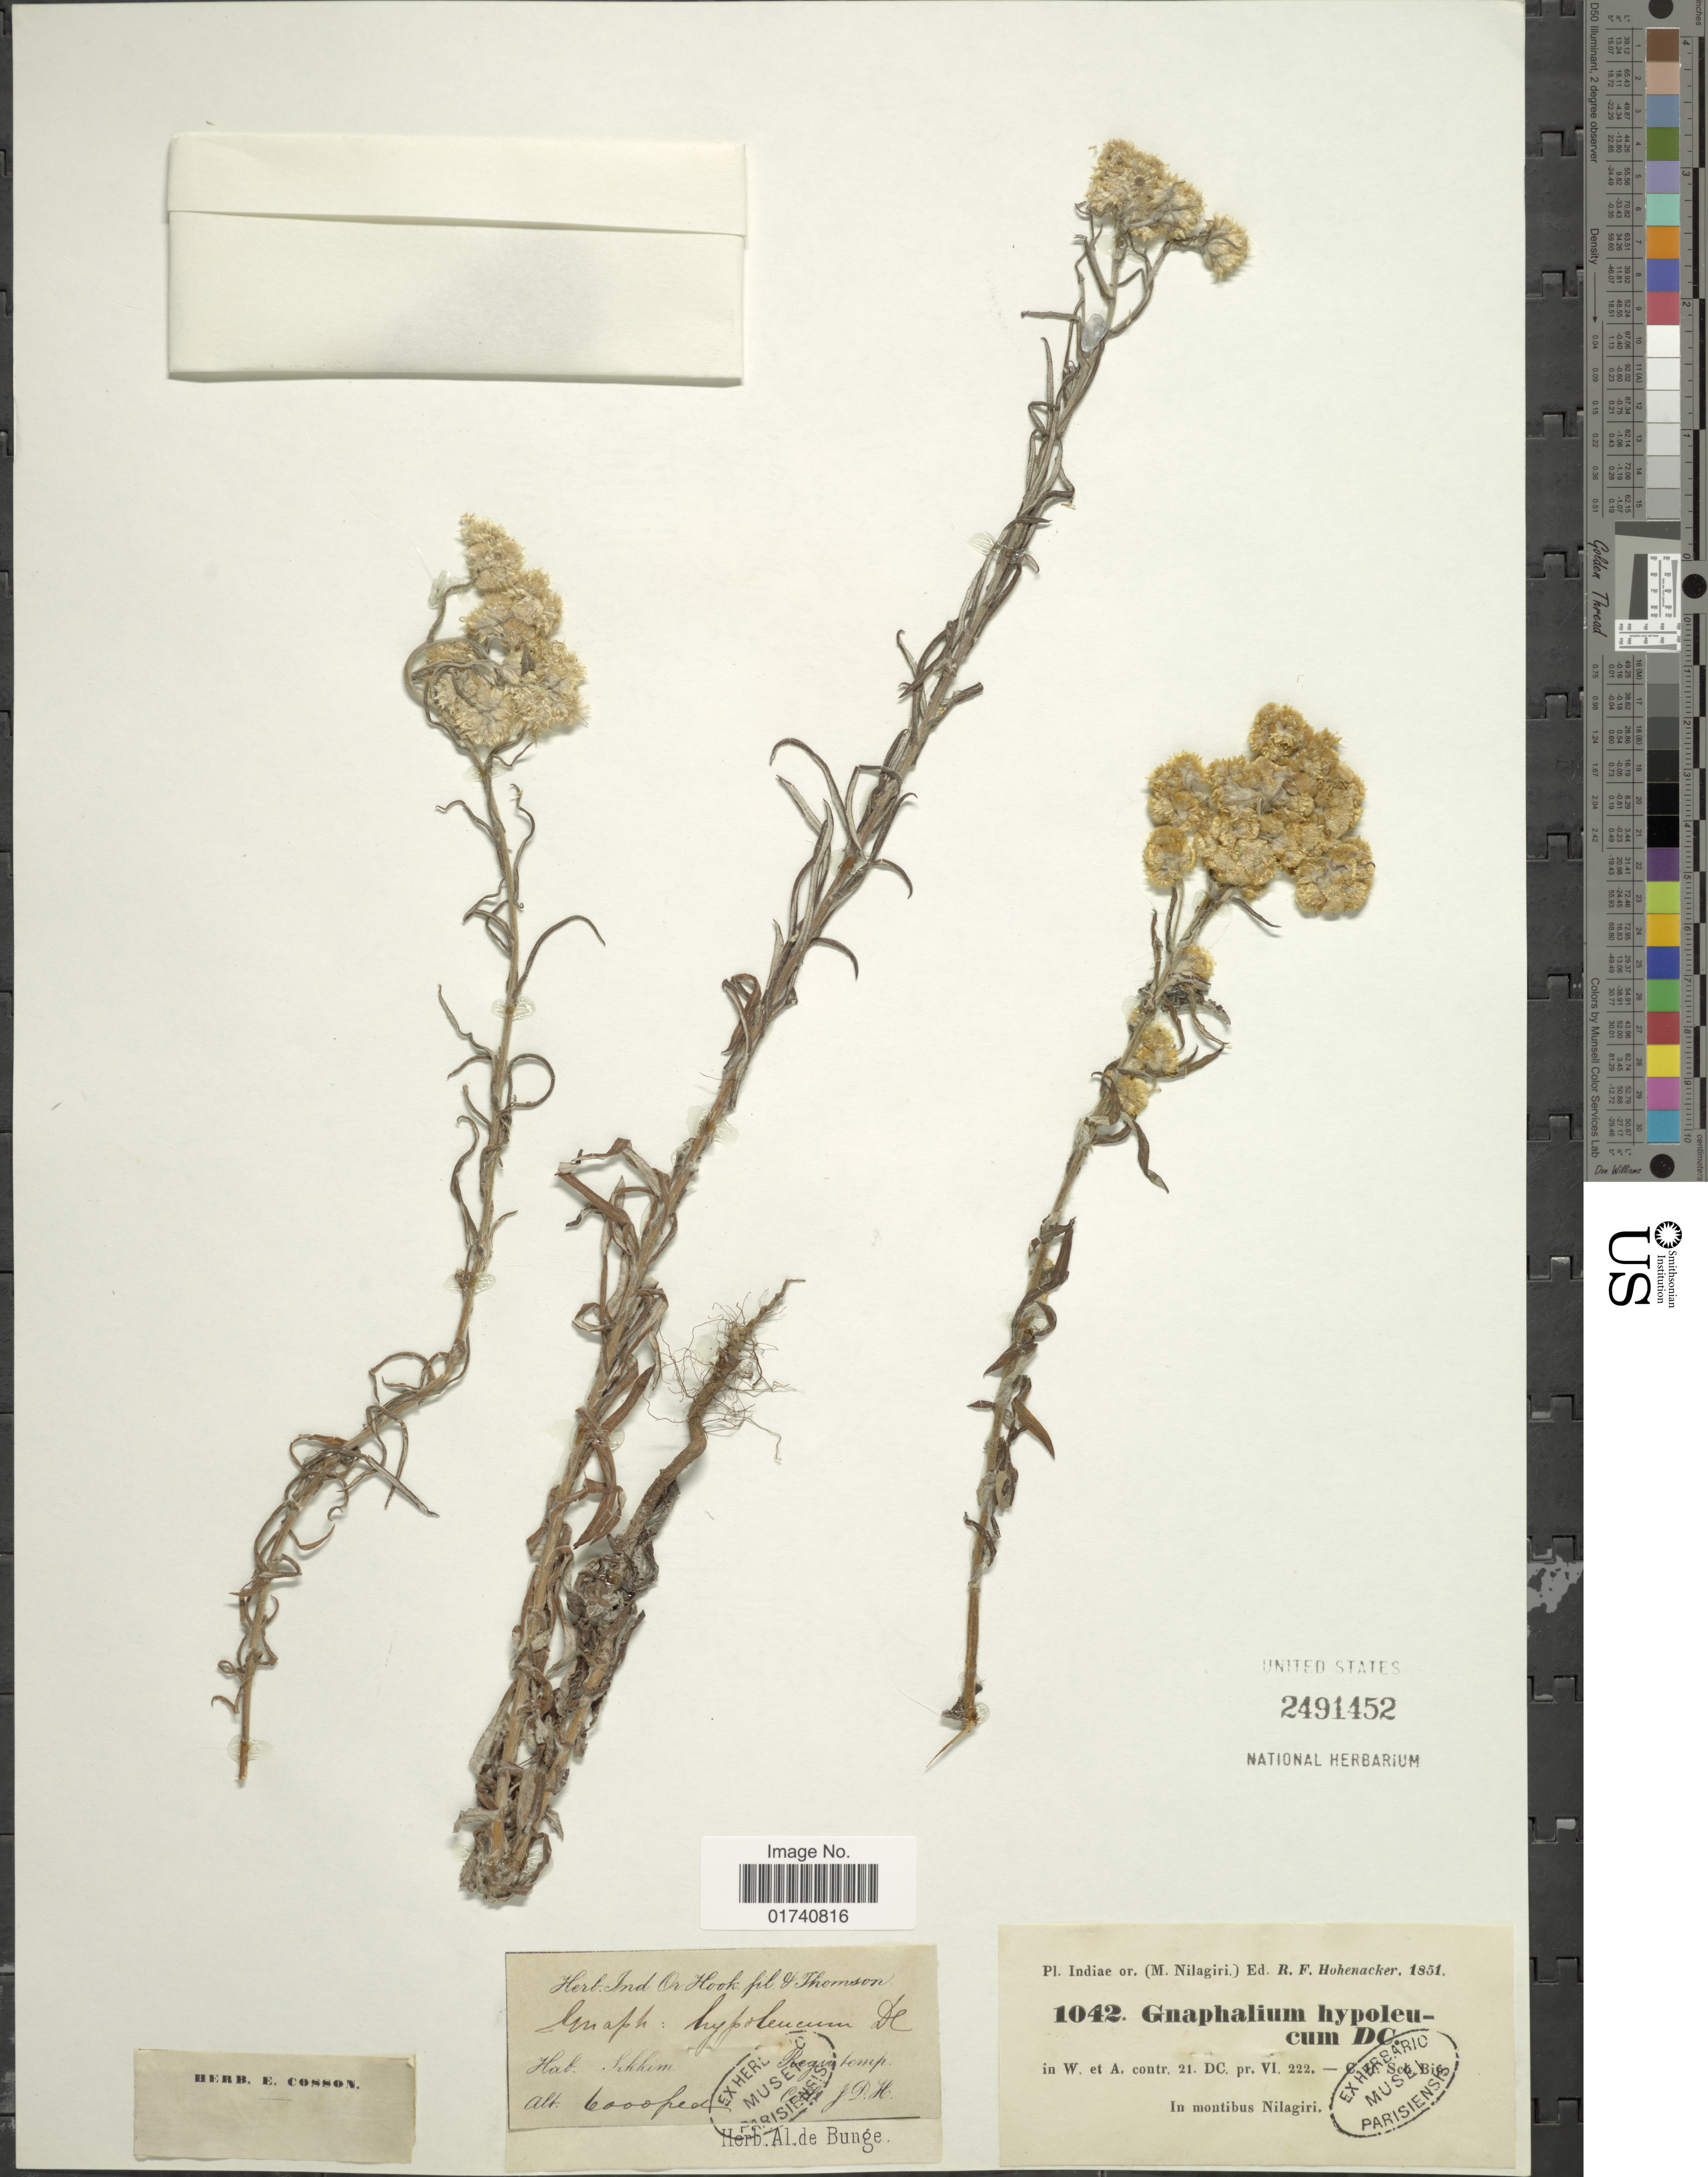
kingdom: Plantae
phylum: Tracheophyta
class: Magnoliopsida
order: Asterales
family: Asteraceae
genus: Pseudognaphalium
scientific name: Pseudognaphalium hypoleucum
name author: (DC.) Hilliard & B.L. Burtt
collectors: R. F. Hohenacker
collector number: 1042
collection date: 1851-06-21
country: India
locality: Pl. Indiae or. (M. Nilagiri). In W. et A. contr. In montibus Nilagiri.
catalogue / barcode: US 2491452-2